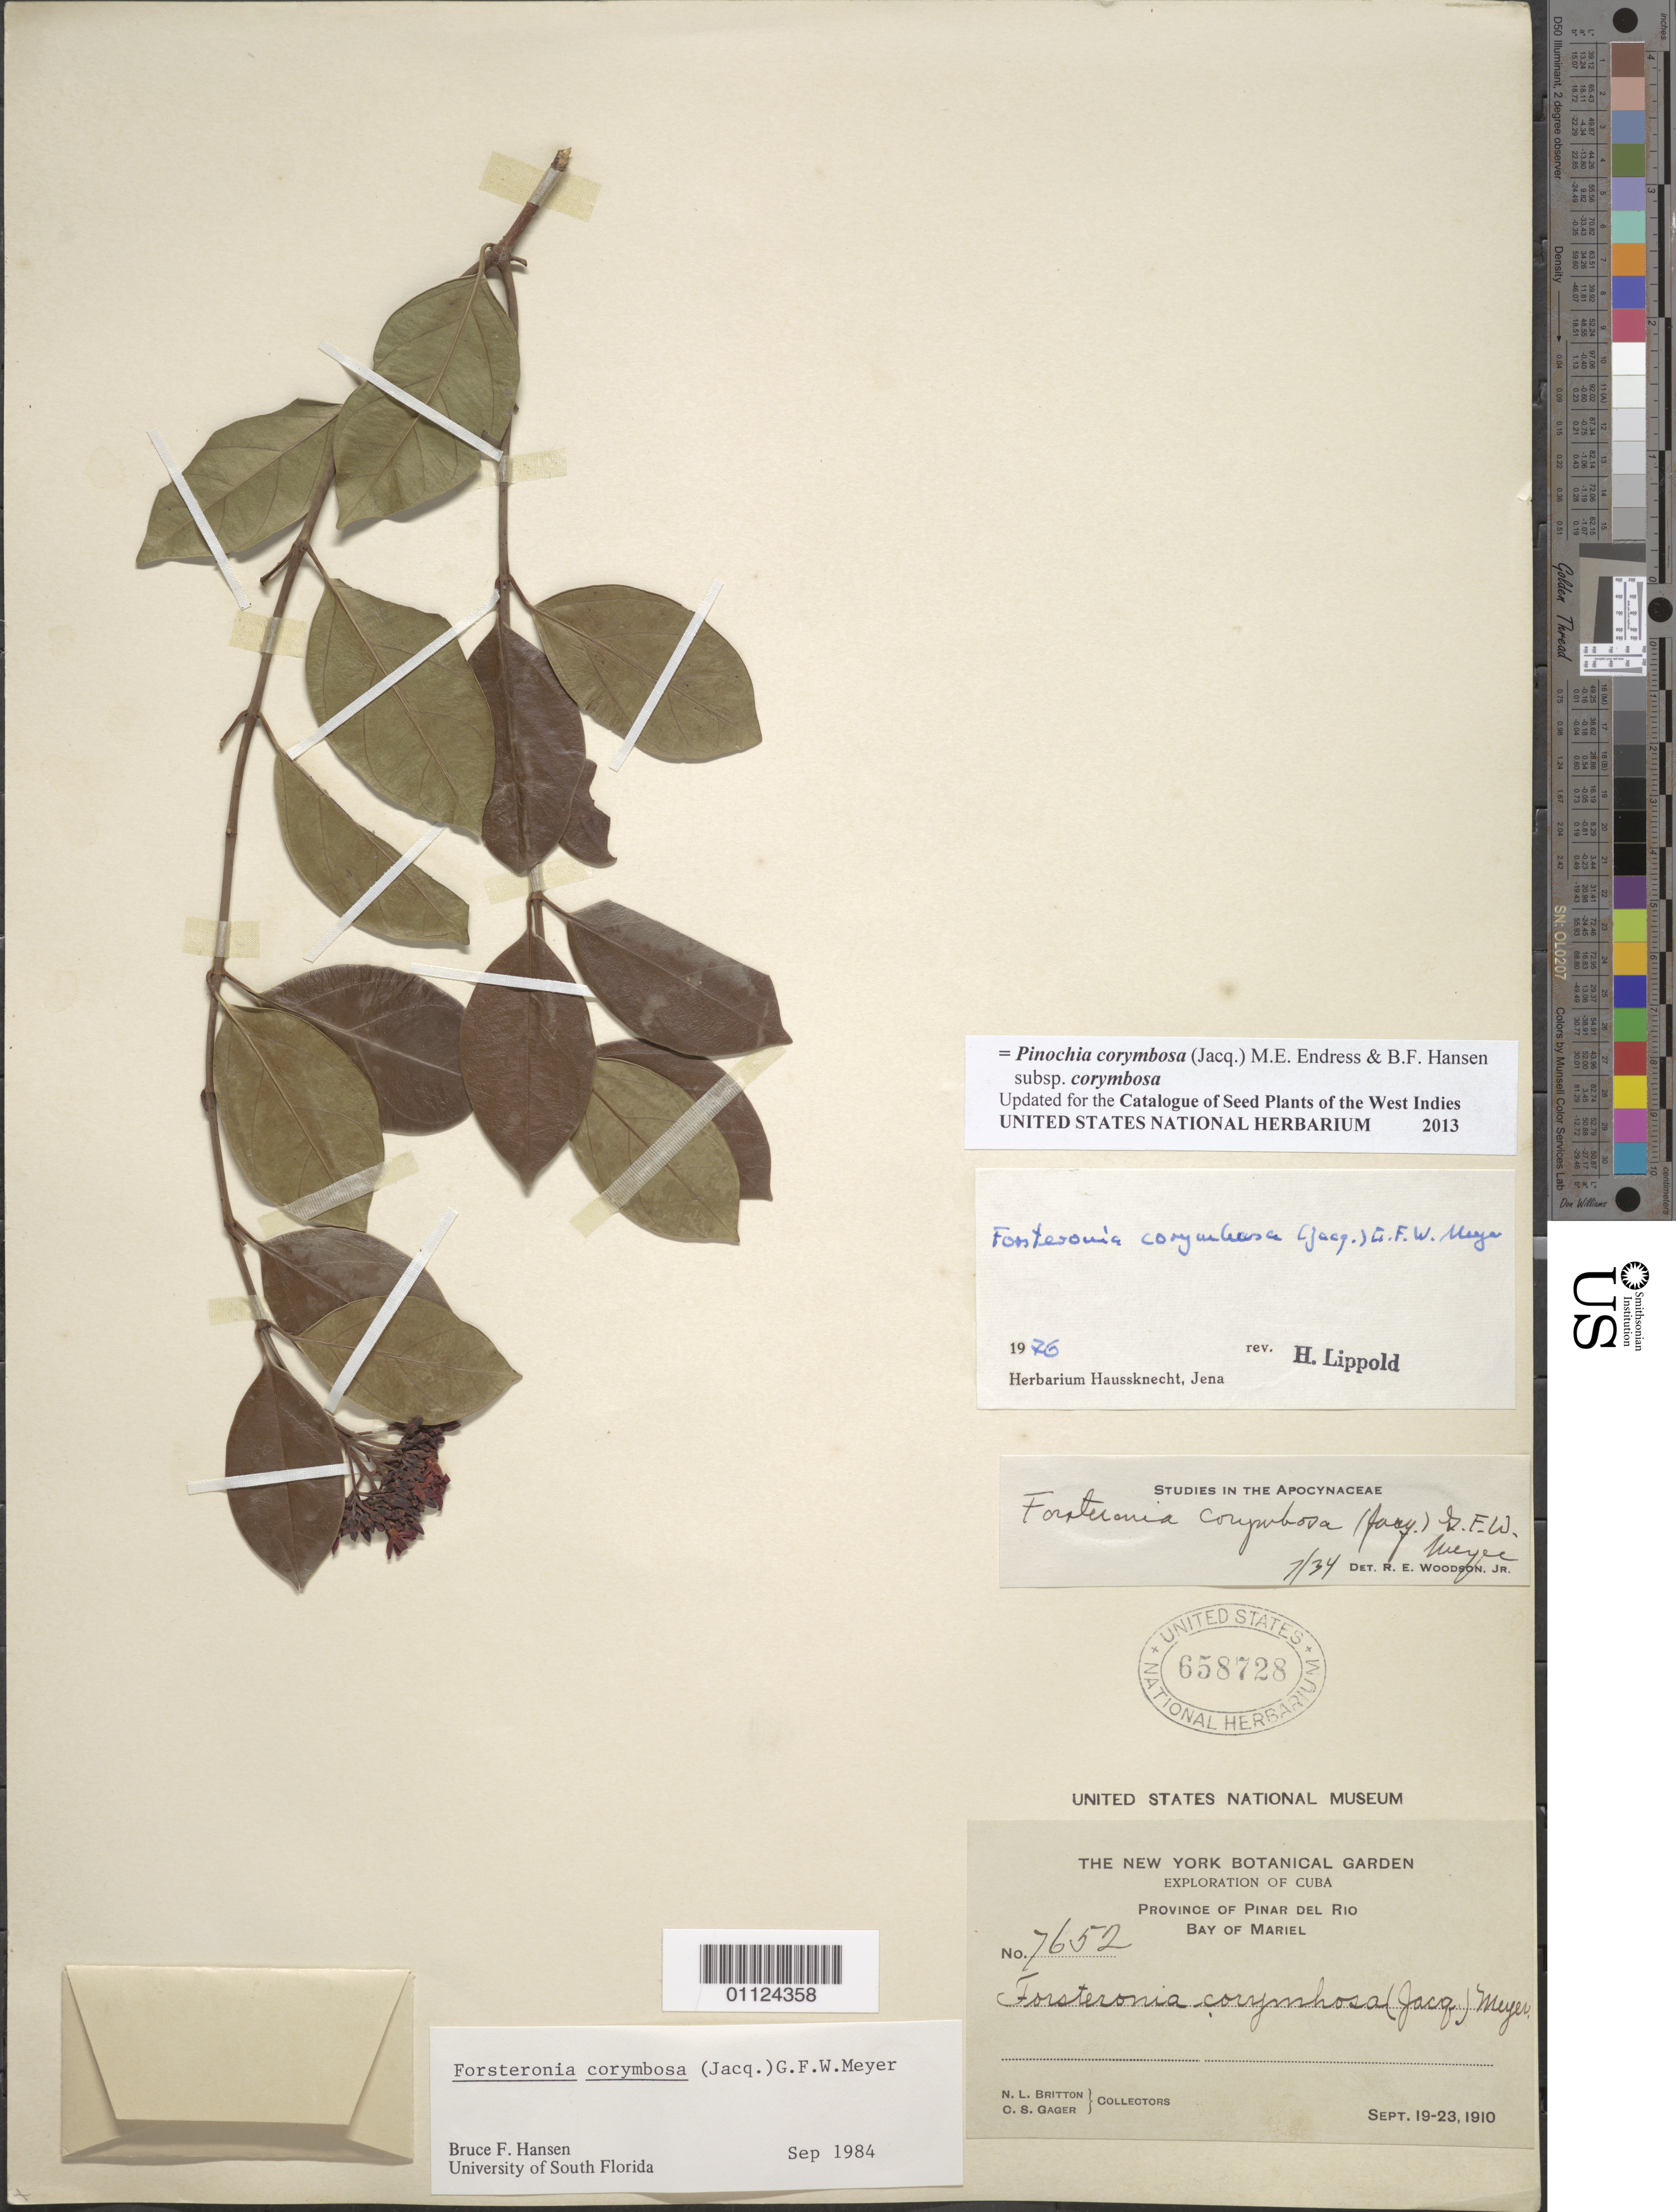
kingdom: Plantae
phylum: Tracheophyta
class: Magnoliopsida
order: Gentianales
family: Apocynaceae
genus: Pinochia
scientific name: Pinochia corymbosa subsp. corymbosa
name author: (Jacq.) M.E. Endress & B.F. Hansen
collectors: N. Britton & C. Gager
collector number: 7652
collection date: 1910-09-19/1910-09-23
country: Cuba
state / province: Artemisa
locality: Bay of Mariel.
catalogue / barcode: US 658728